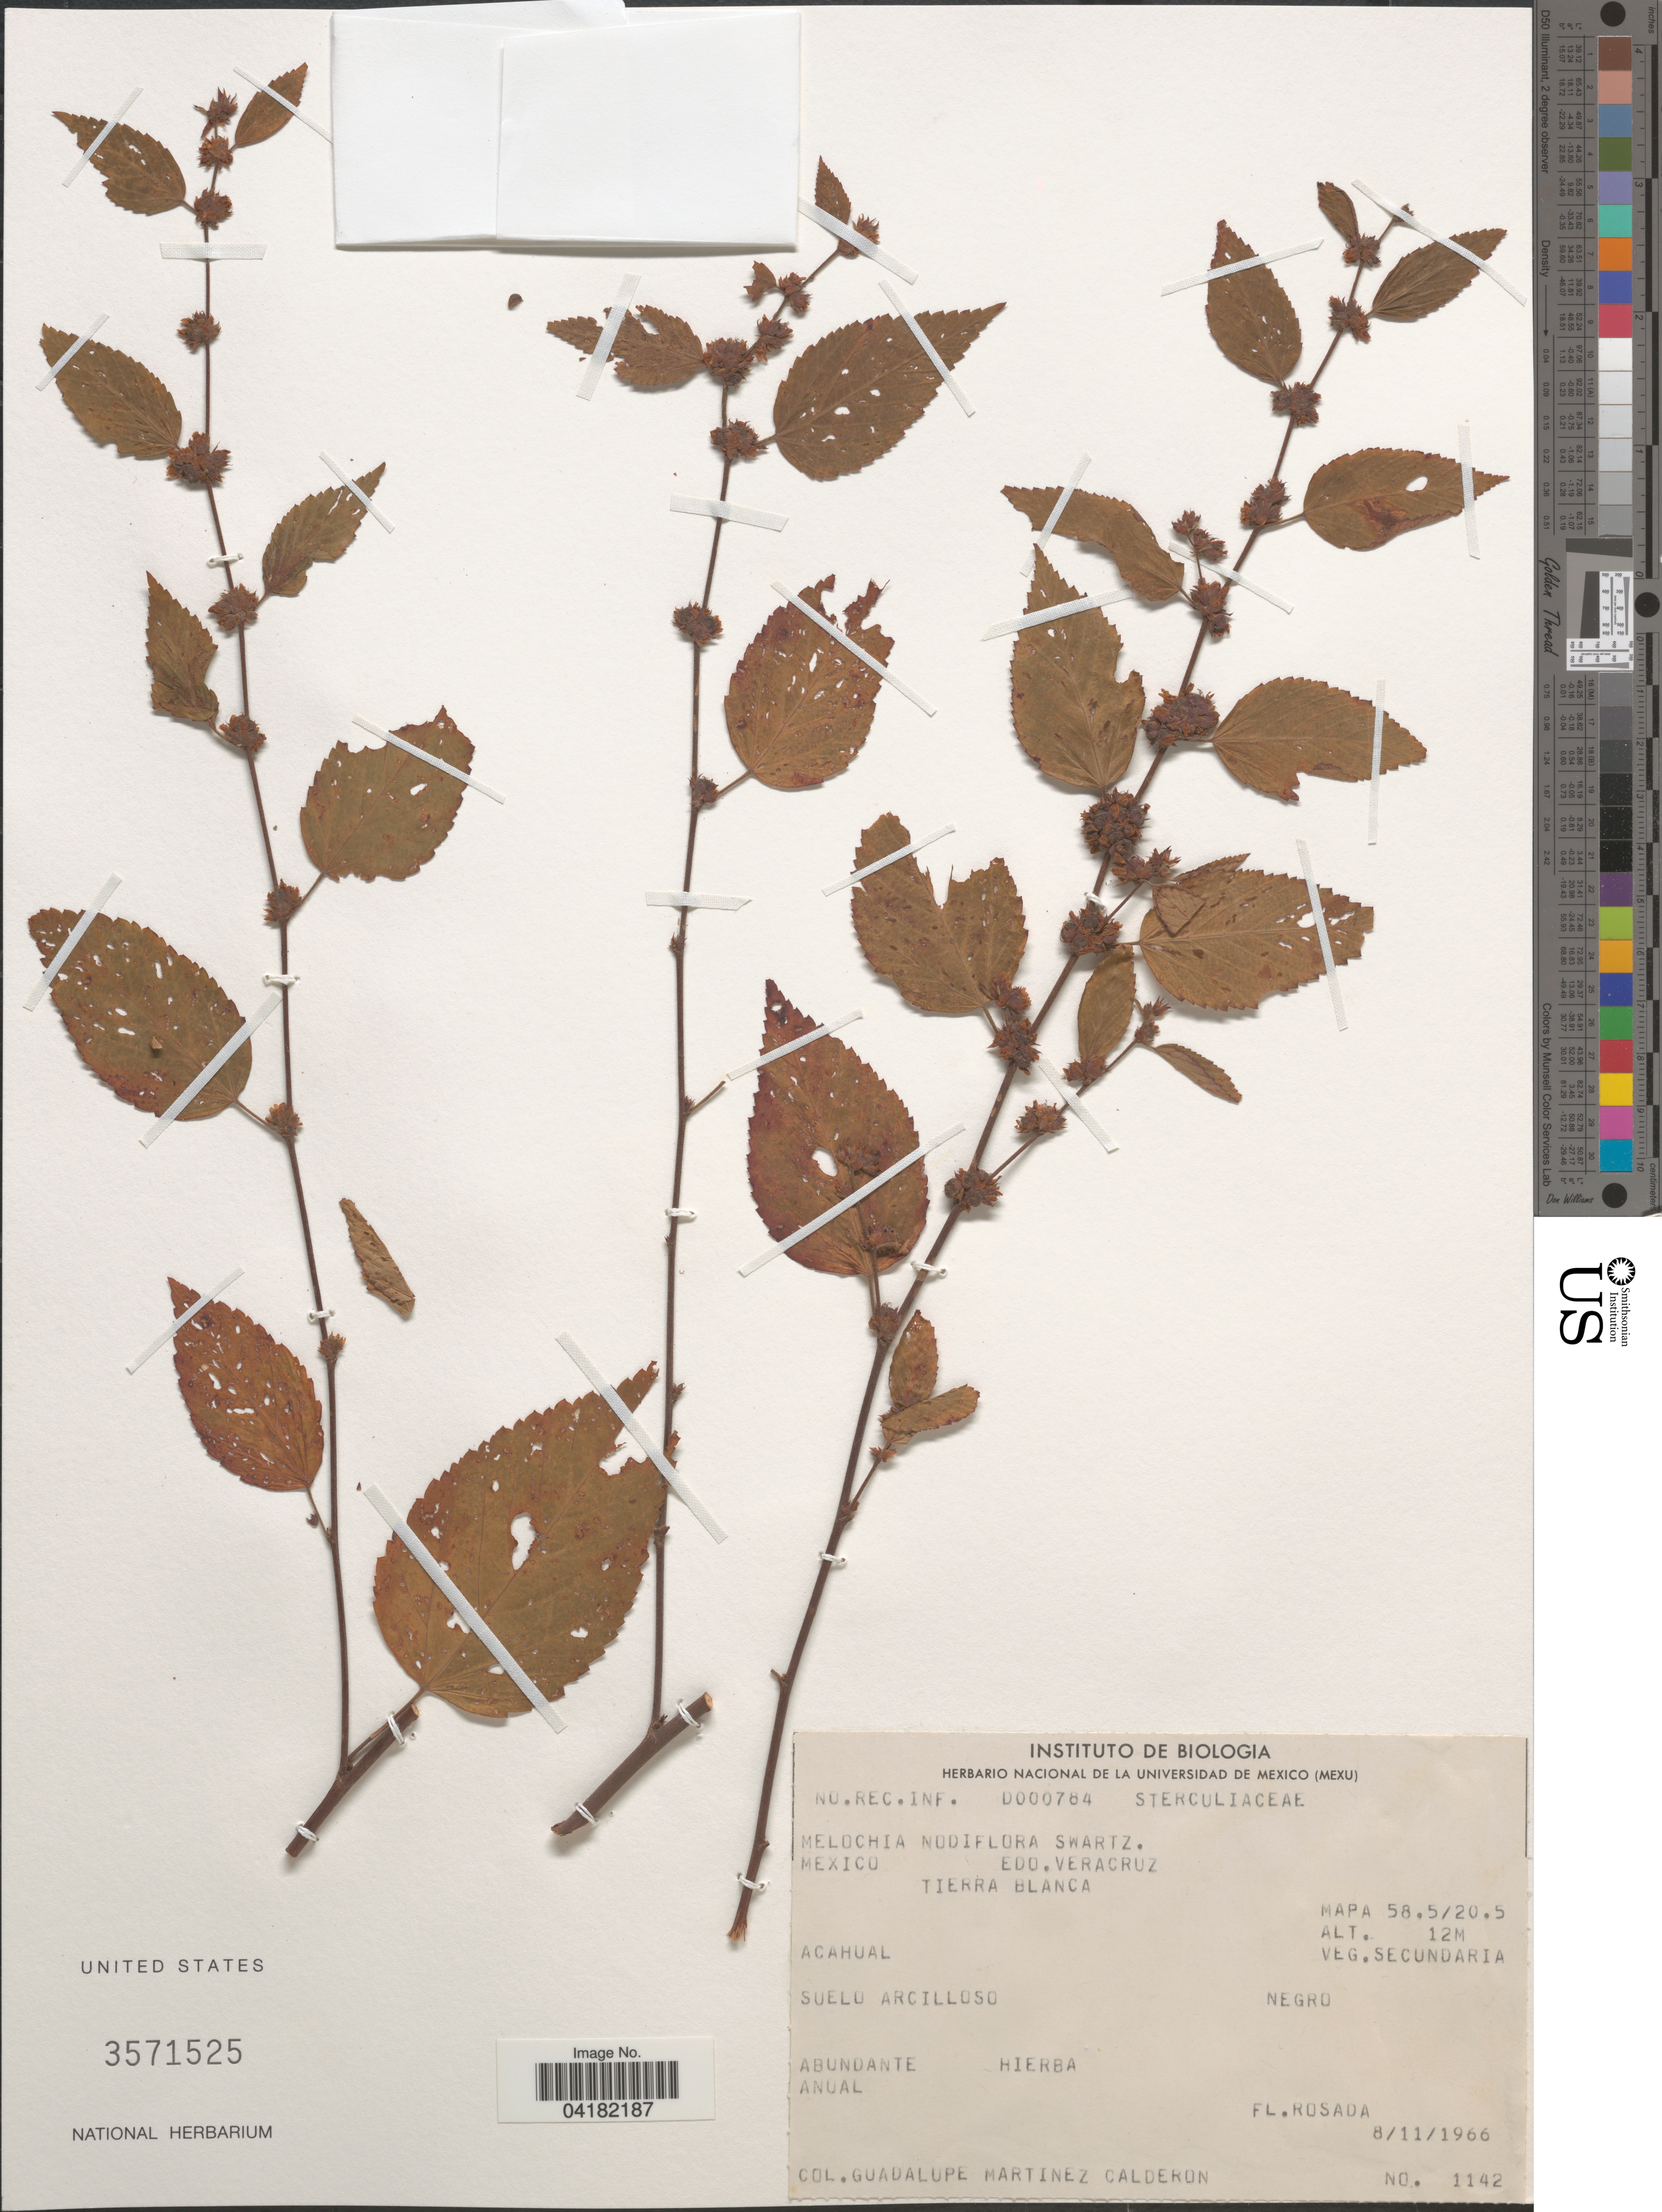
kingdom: Plantae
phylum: Tracheophyta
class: Magnoliopsida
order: Malvales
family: Malvaceae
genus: Melochia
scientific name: Melochia nodiflora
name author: Sw.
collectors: G. Martínez Calderón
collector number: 1142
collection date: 1966-11-08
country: Mexico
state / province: Veracruz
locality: Edo. Veracruz. Tierra Blamca. MAPA 58.5/20.5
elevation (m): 12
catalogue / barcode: US 3571525